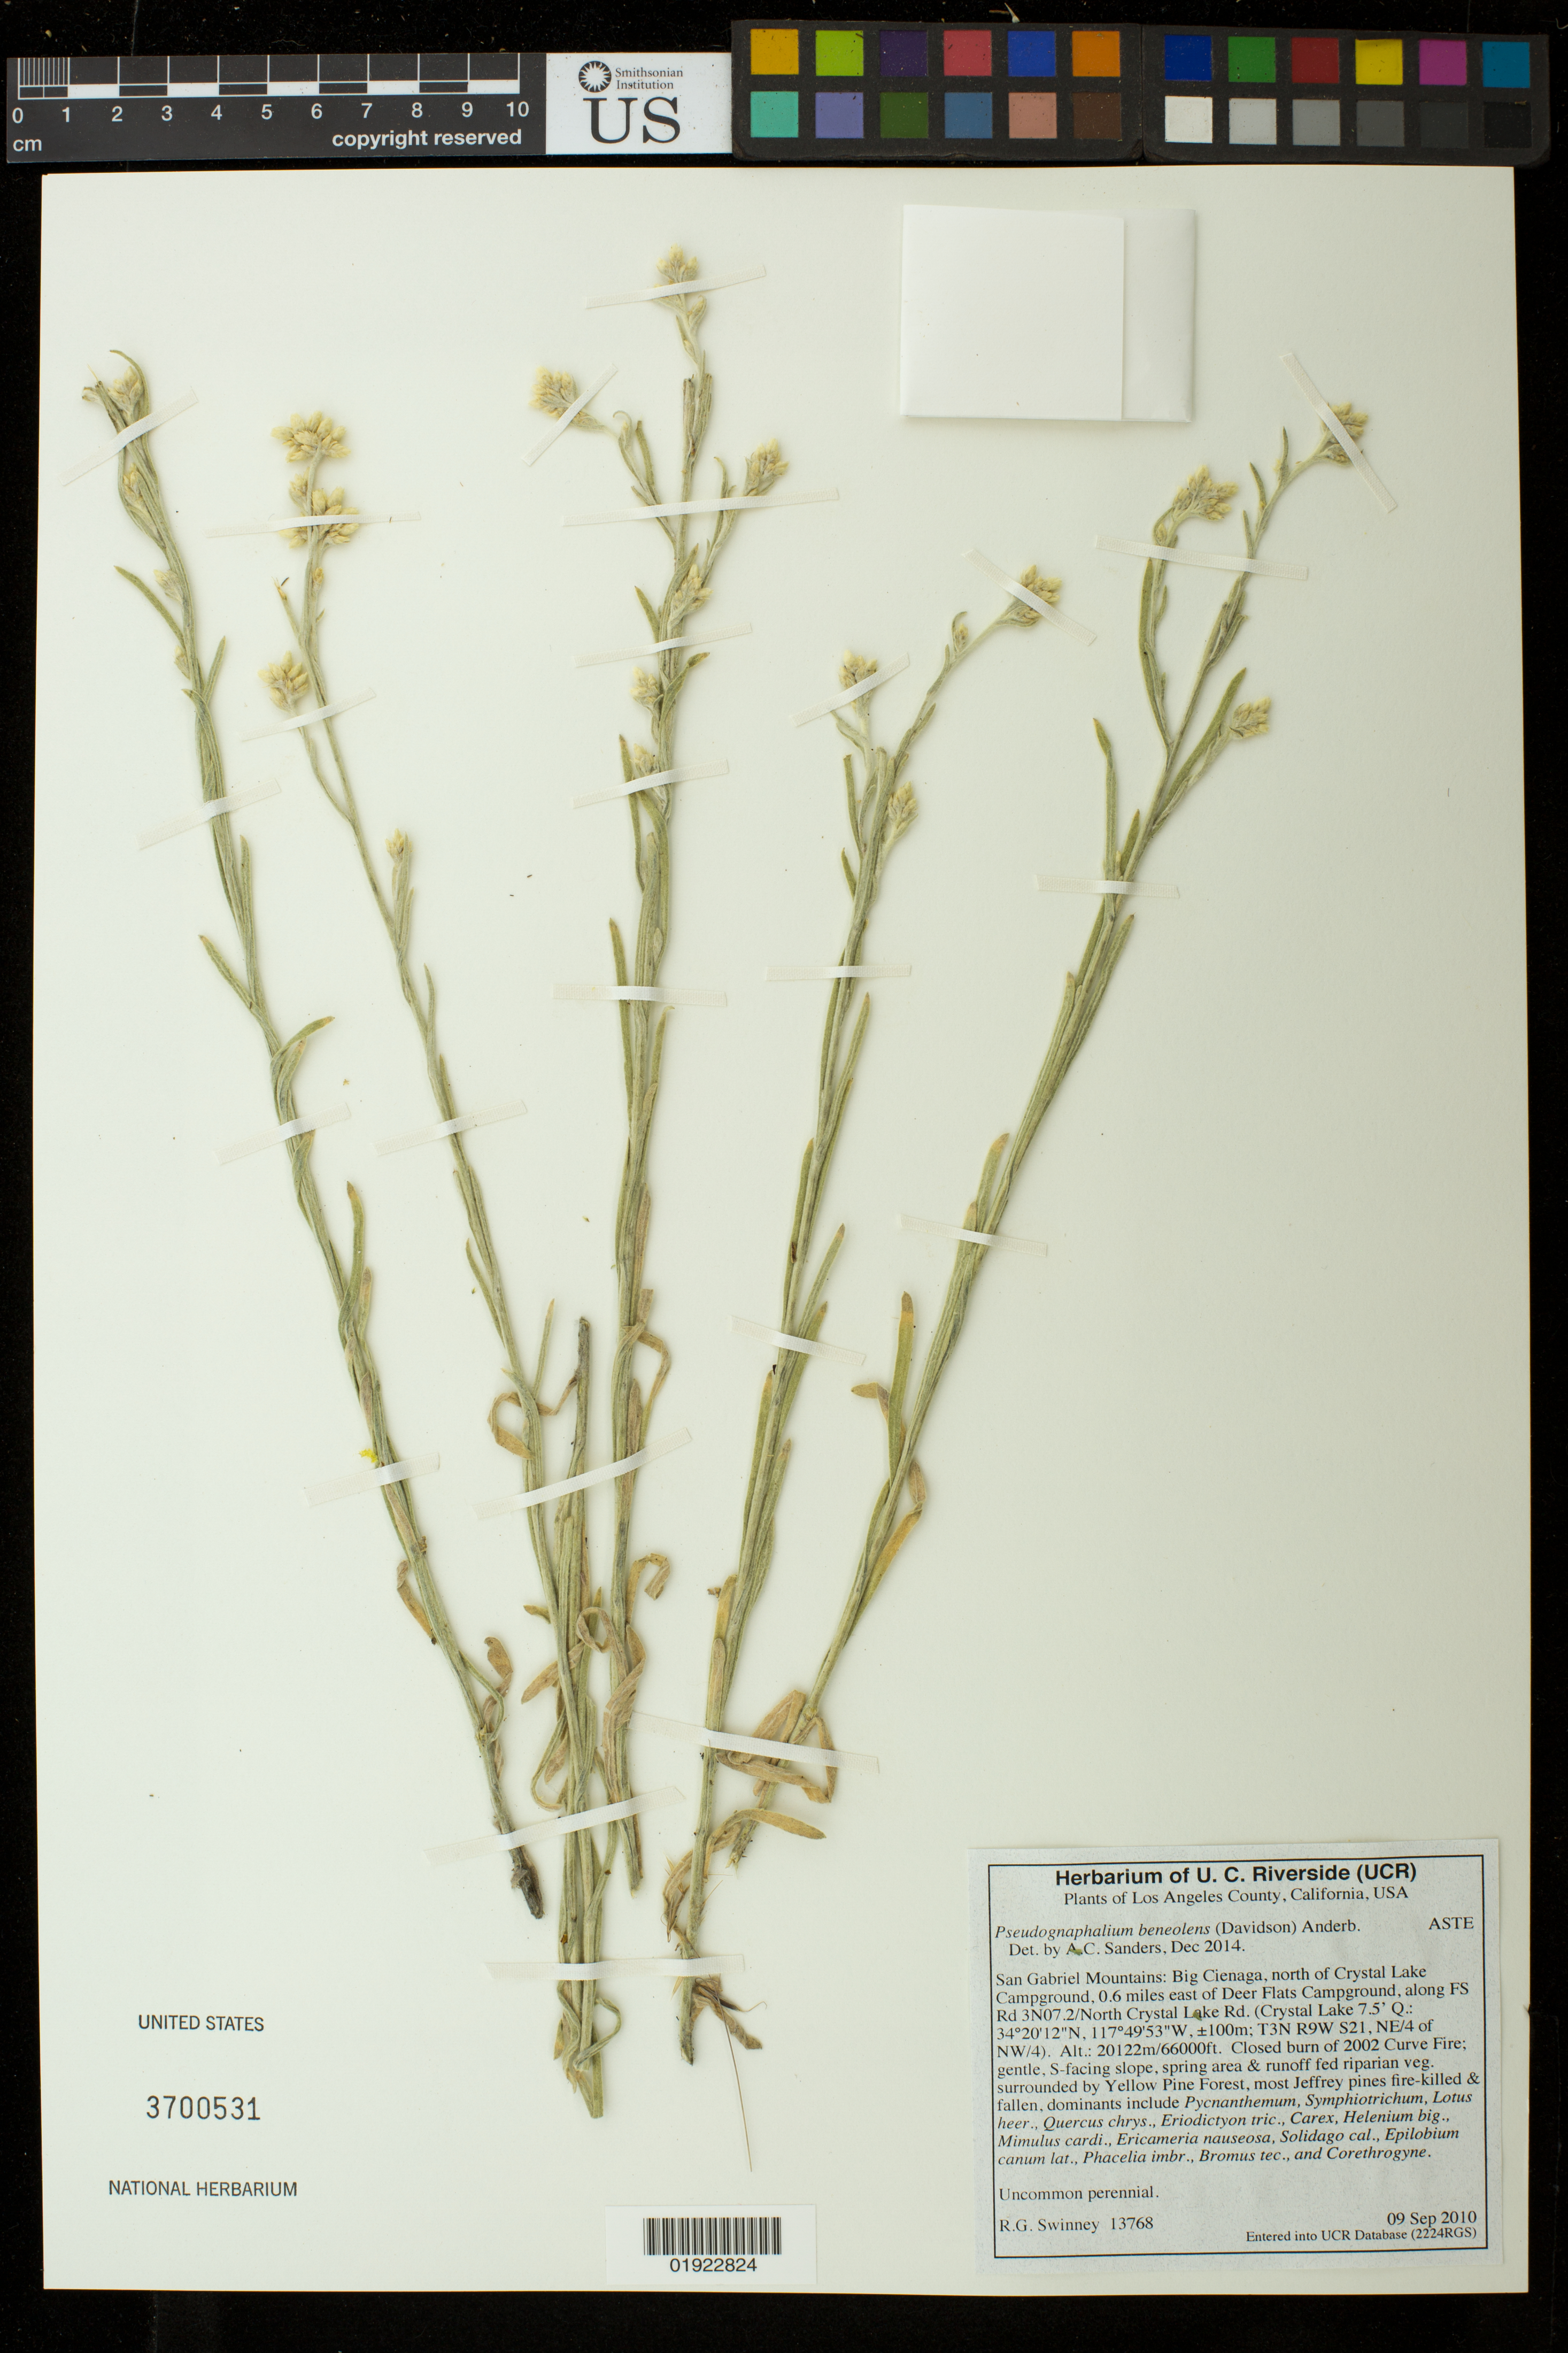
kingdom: Plantae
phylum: Tracheophyta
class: Magnoliopsida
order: Asterales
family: Asteraceae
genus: Pseudognaphalium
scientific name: Pseudognaphalium beneolens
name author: (Davidson) Anderb.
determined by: Sanders, A. C.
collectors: R. Swinney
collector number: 13768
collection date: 2010-09-09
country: United States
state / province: California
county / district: Los Angeles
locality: San Gabriel Mountains: Big Cienaga, north of Crystal Lake Campground, 0.6 miles neast of Deer Flats Campground, along FS Rd 3N07.2/North Crystal Lake Rd.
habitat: Closed burn of 2002 Curve Fire; gentle, S-facing slope, spring area & runoff fed riparian veg. surrounded by Yellow Pine Forest, most Jeffrey pines fire-killed & fallen.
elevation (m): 20122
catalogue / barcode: US 3700531